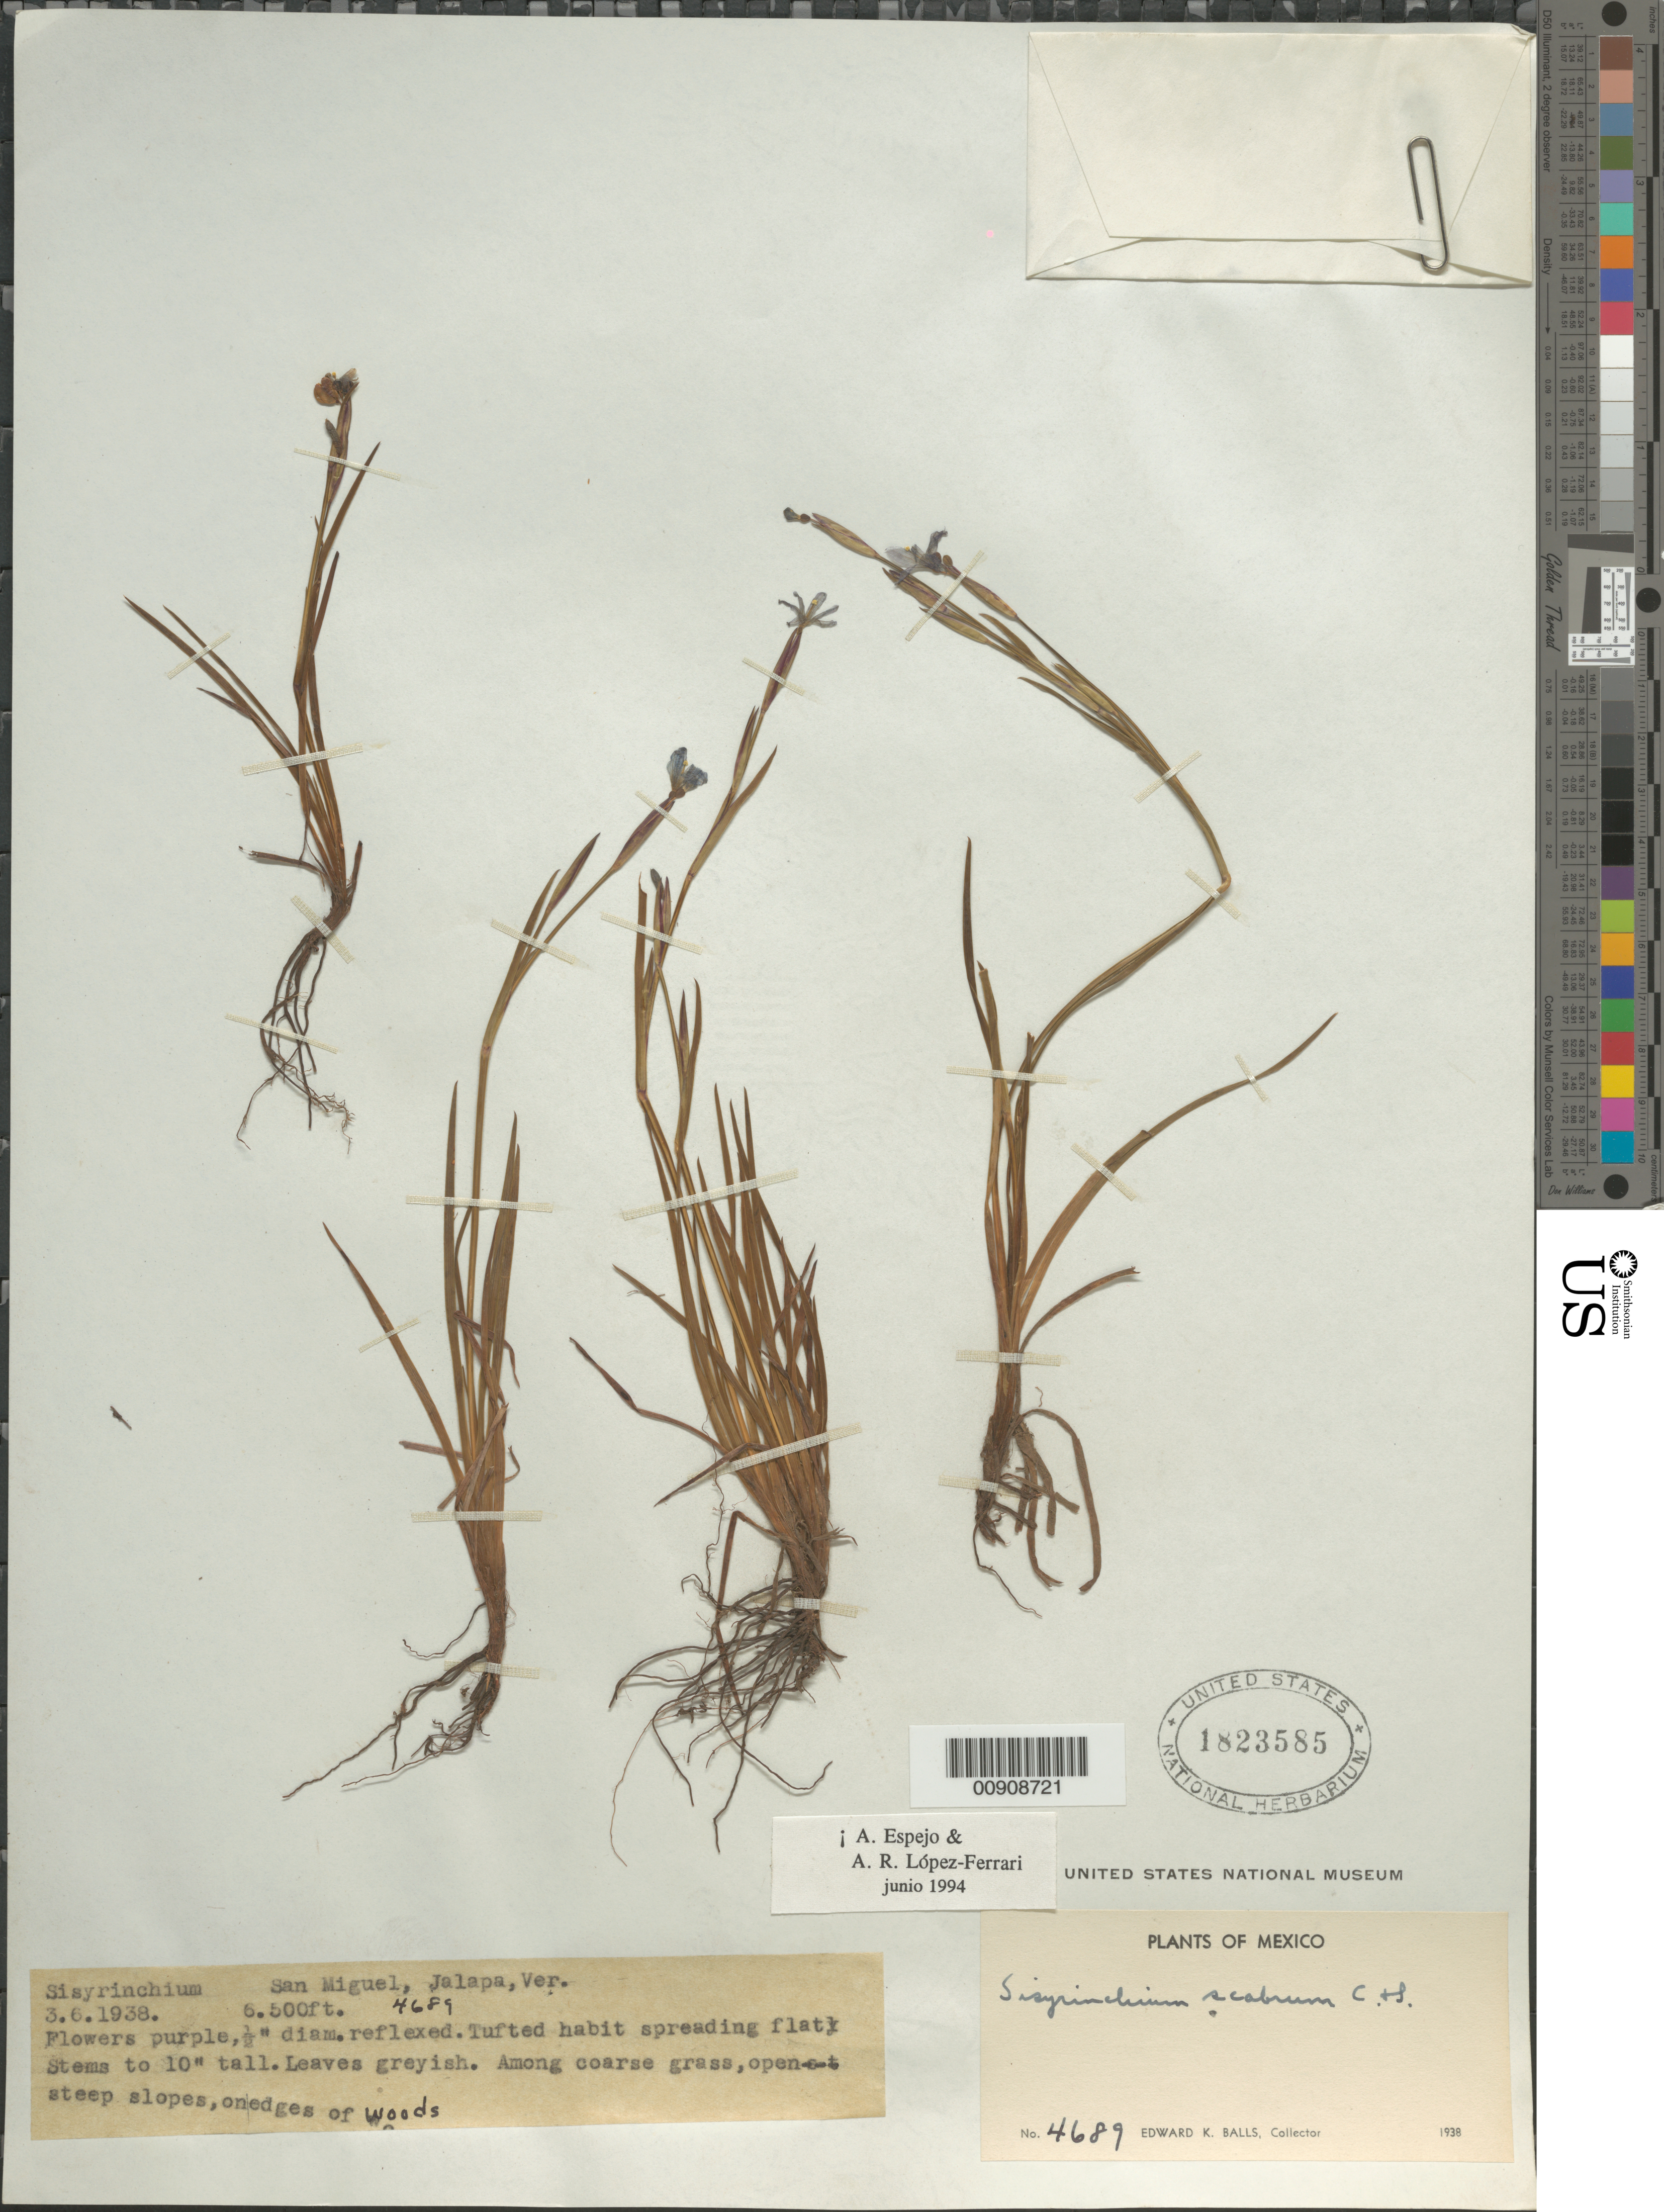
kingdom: Plantae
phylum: Tracheophyta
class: Liliopsida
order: Asparagales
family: Iridaceae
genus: Sisyrinchium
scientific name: Sisyrinchium scabrum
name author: Schltdl. & Cham.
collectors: E. K. Balls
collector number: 4689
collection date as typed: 03 Jun 1938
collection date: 1938-06-03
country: Mexico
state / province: Veracruz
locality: San Miguel, Jalapa, Veracruz.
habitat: Among coarse grass, open steep slopes, on edges of woods.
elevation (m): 1981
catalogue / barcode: US 1823585